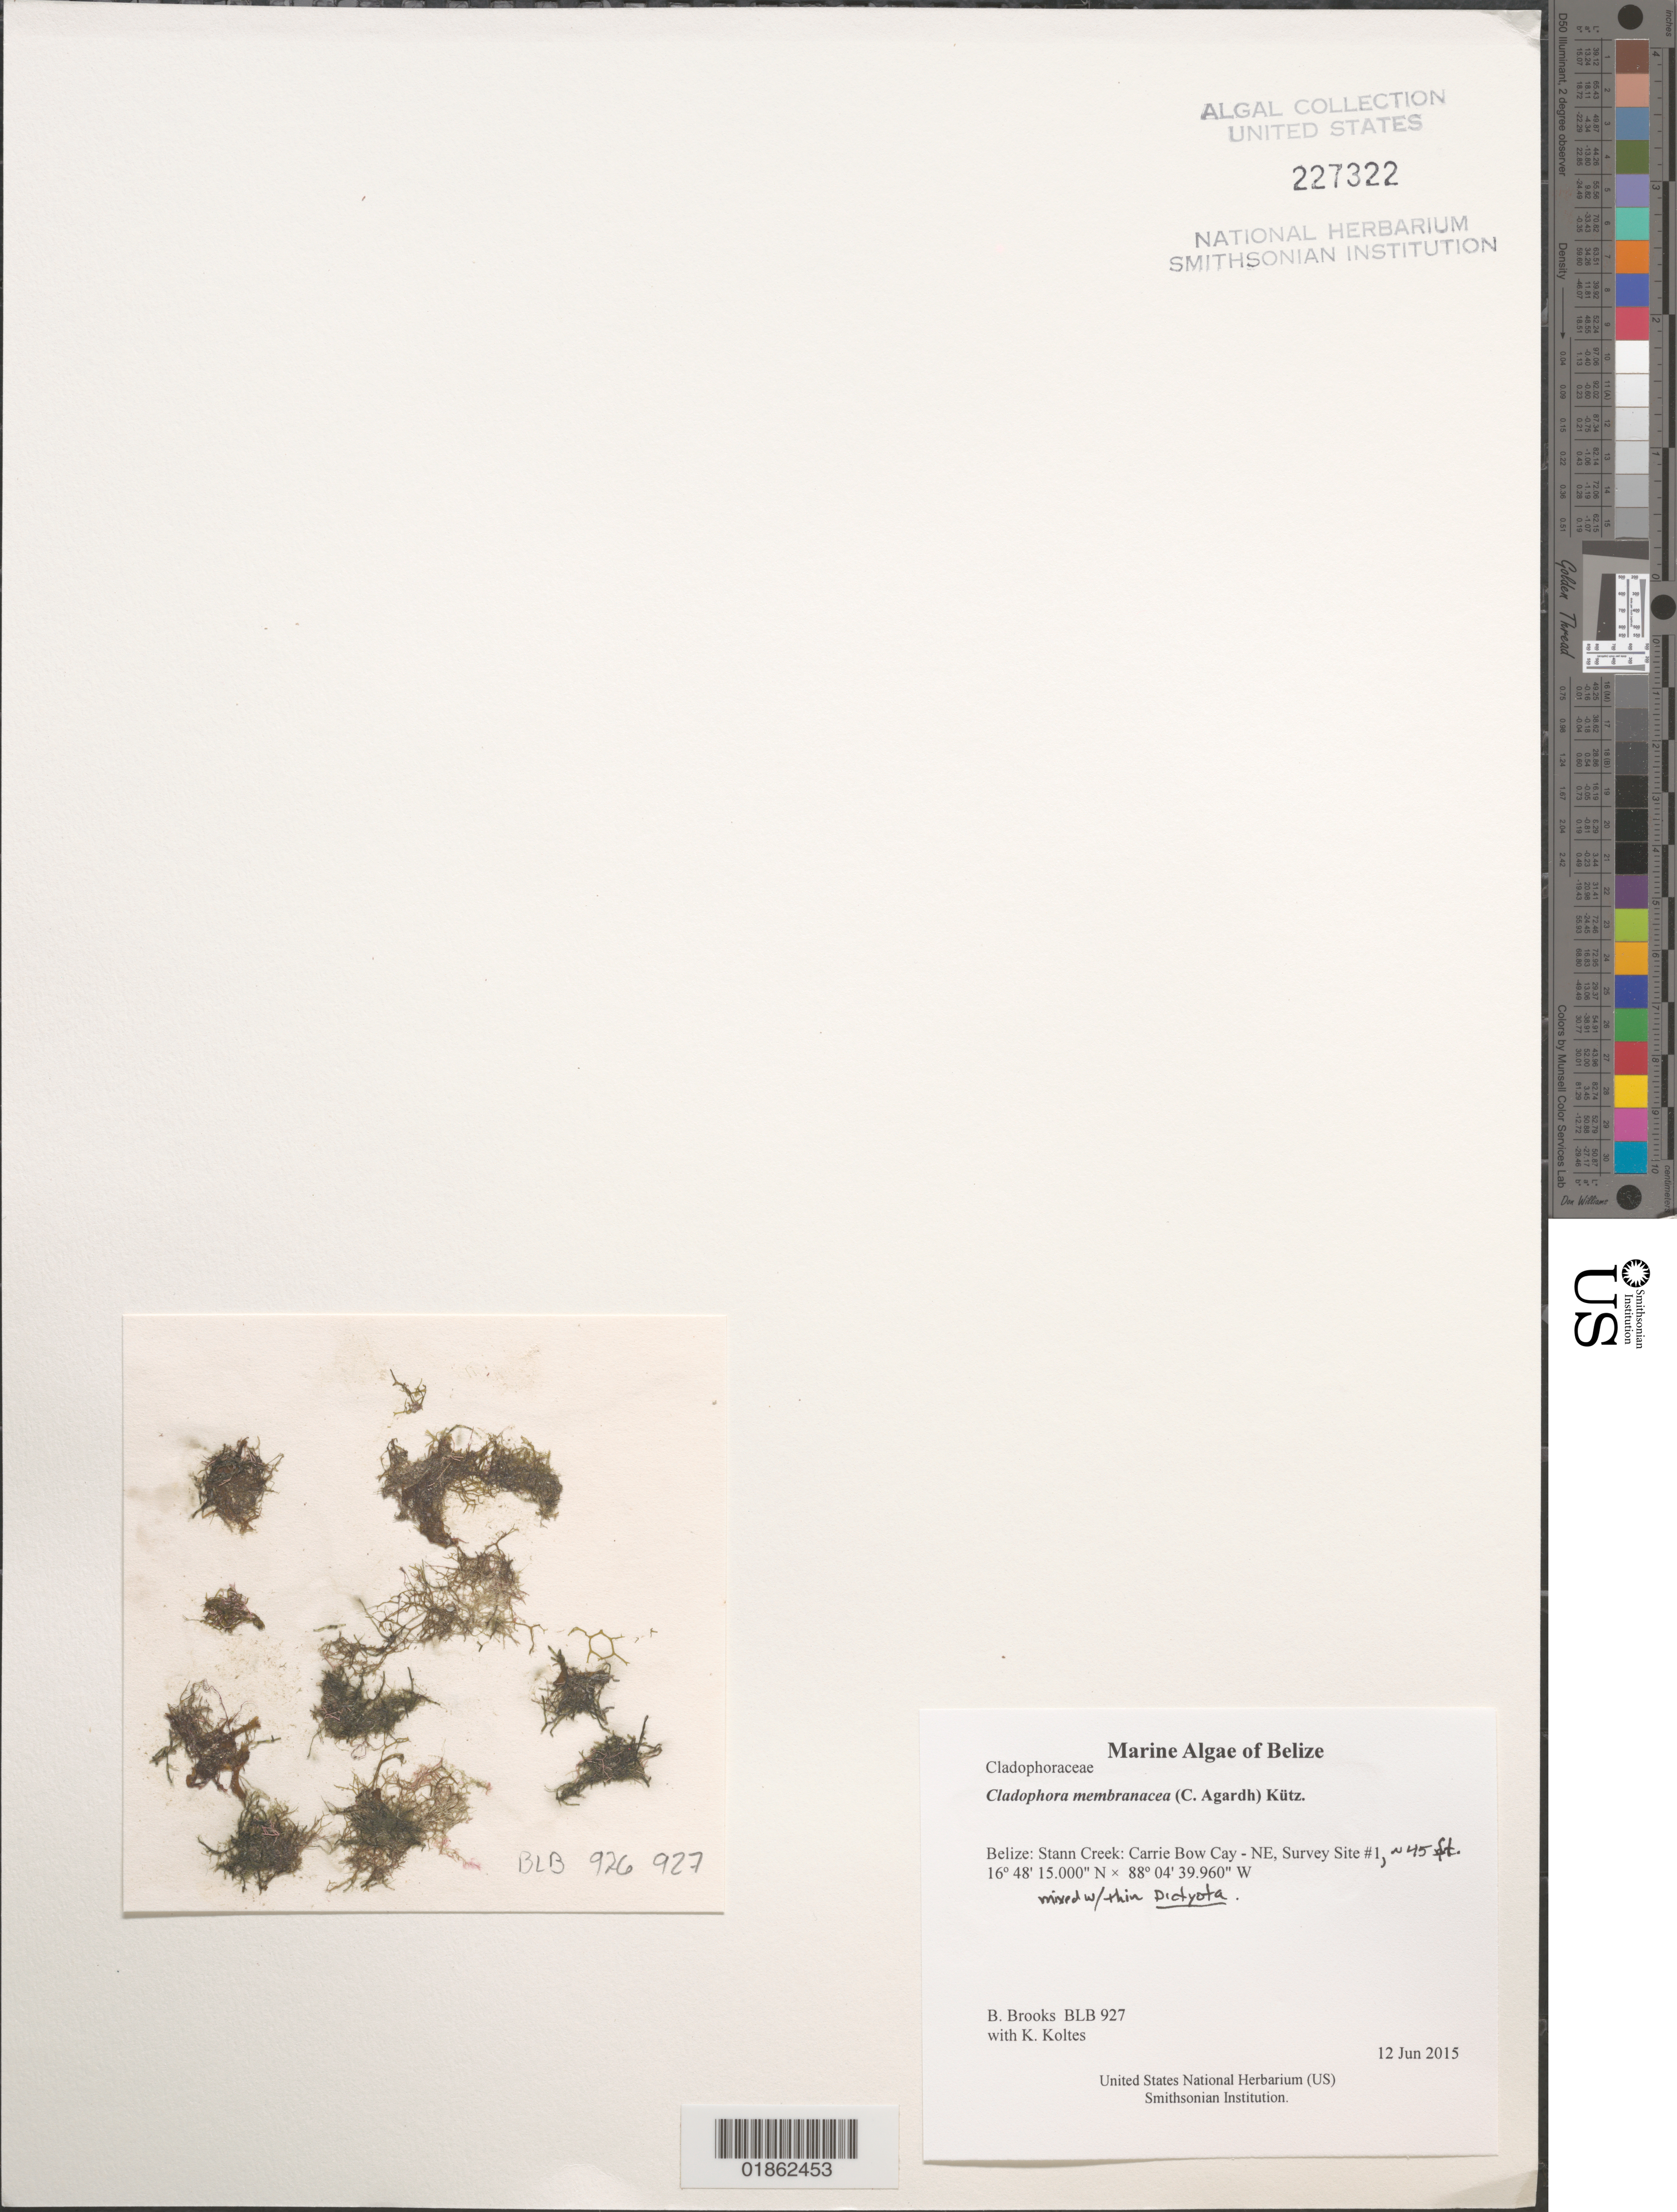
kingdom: Plantae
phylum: Chlorophyta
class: Ulvophyceae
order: Ulvales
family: Ulvaceae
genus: Ulva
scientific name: Ulva linza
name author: L.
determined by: Algae name updating Project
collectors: B. Brooks & K. Koltes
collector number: BLB 927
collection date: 2015-06-12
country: Belize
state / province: Stann Creek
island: Carrie Bow Cay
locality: Carrie Bow Cay - NE, Survey Site #1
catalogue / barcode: US 227322